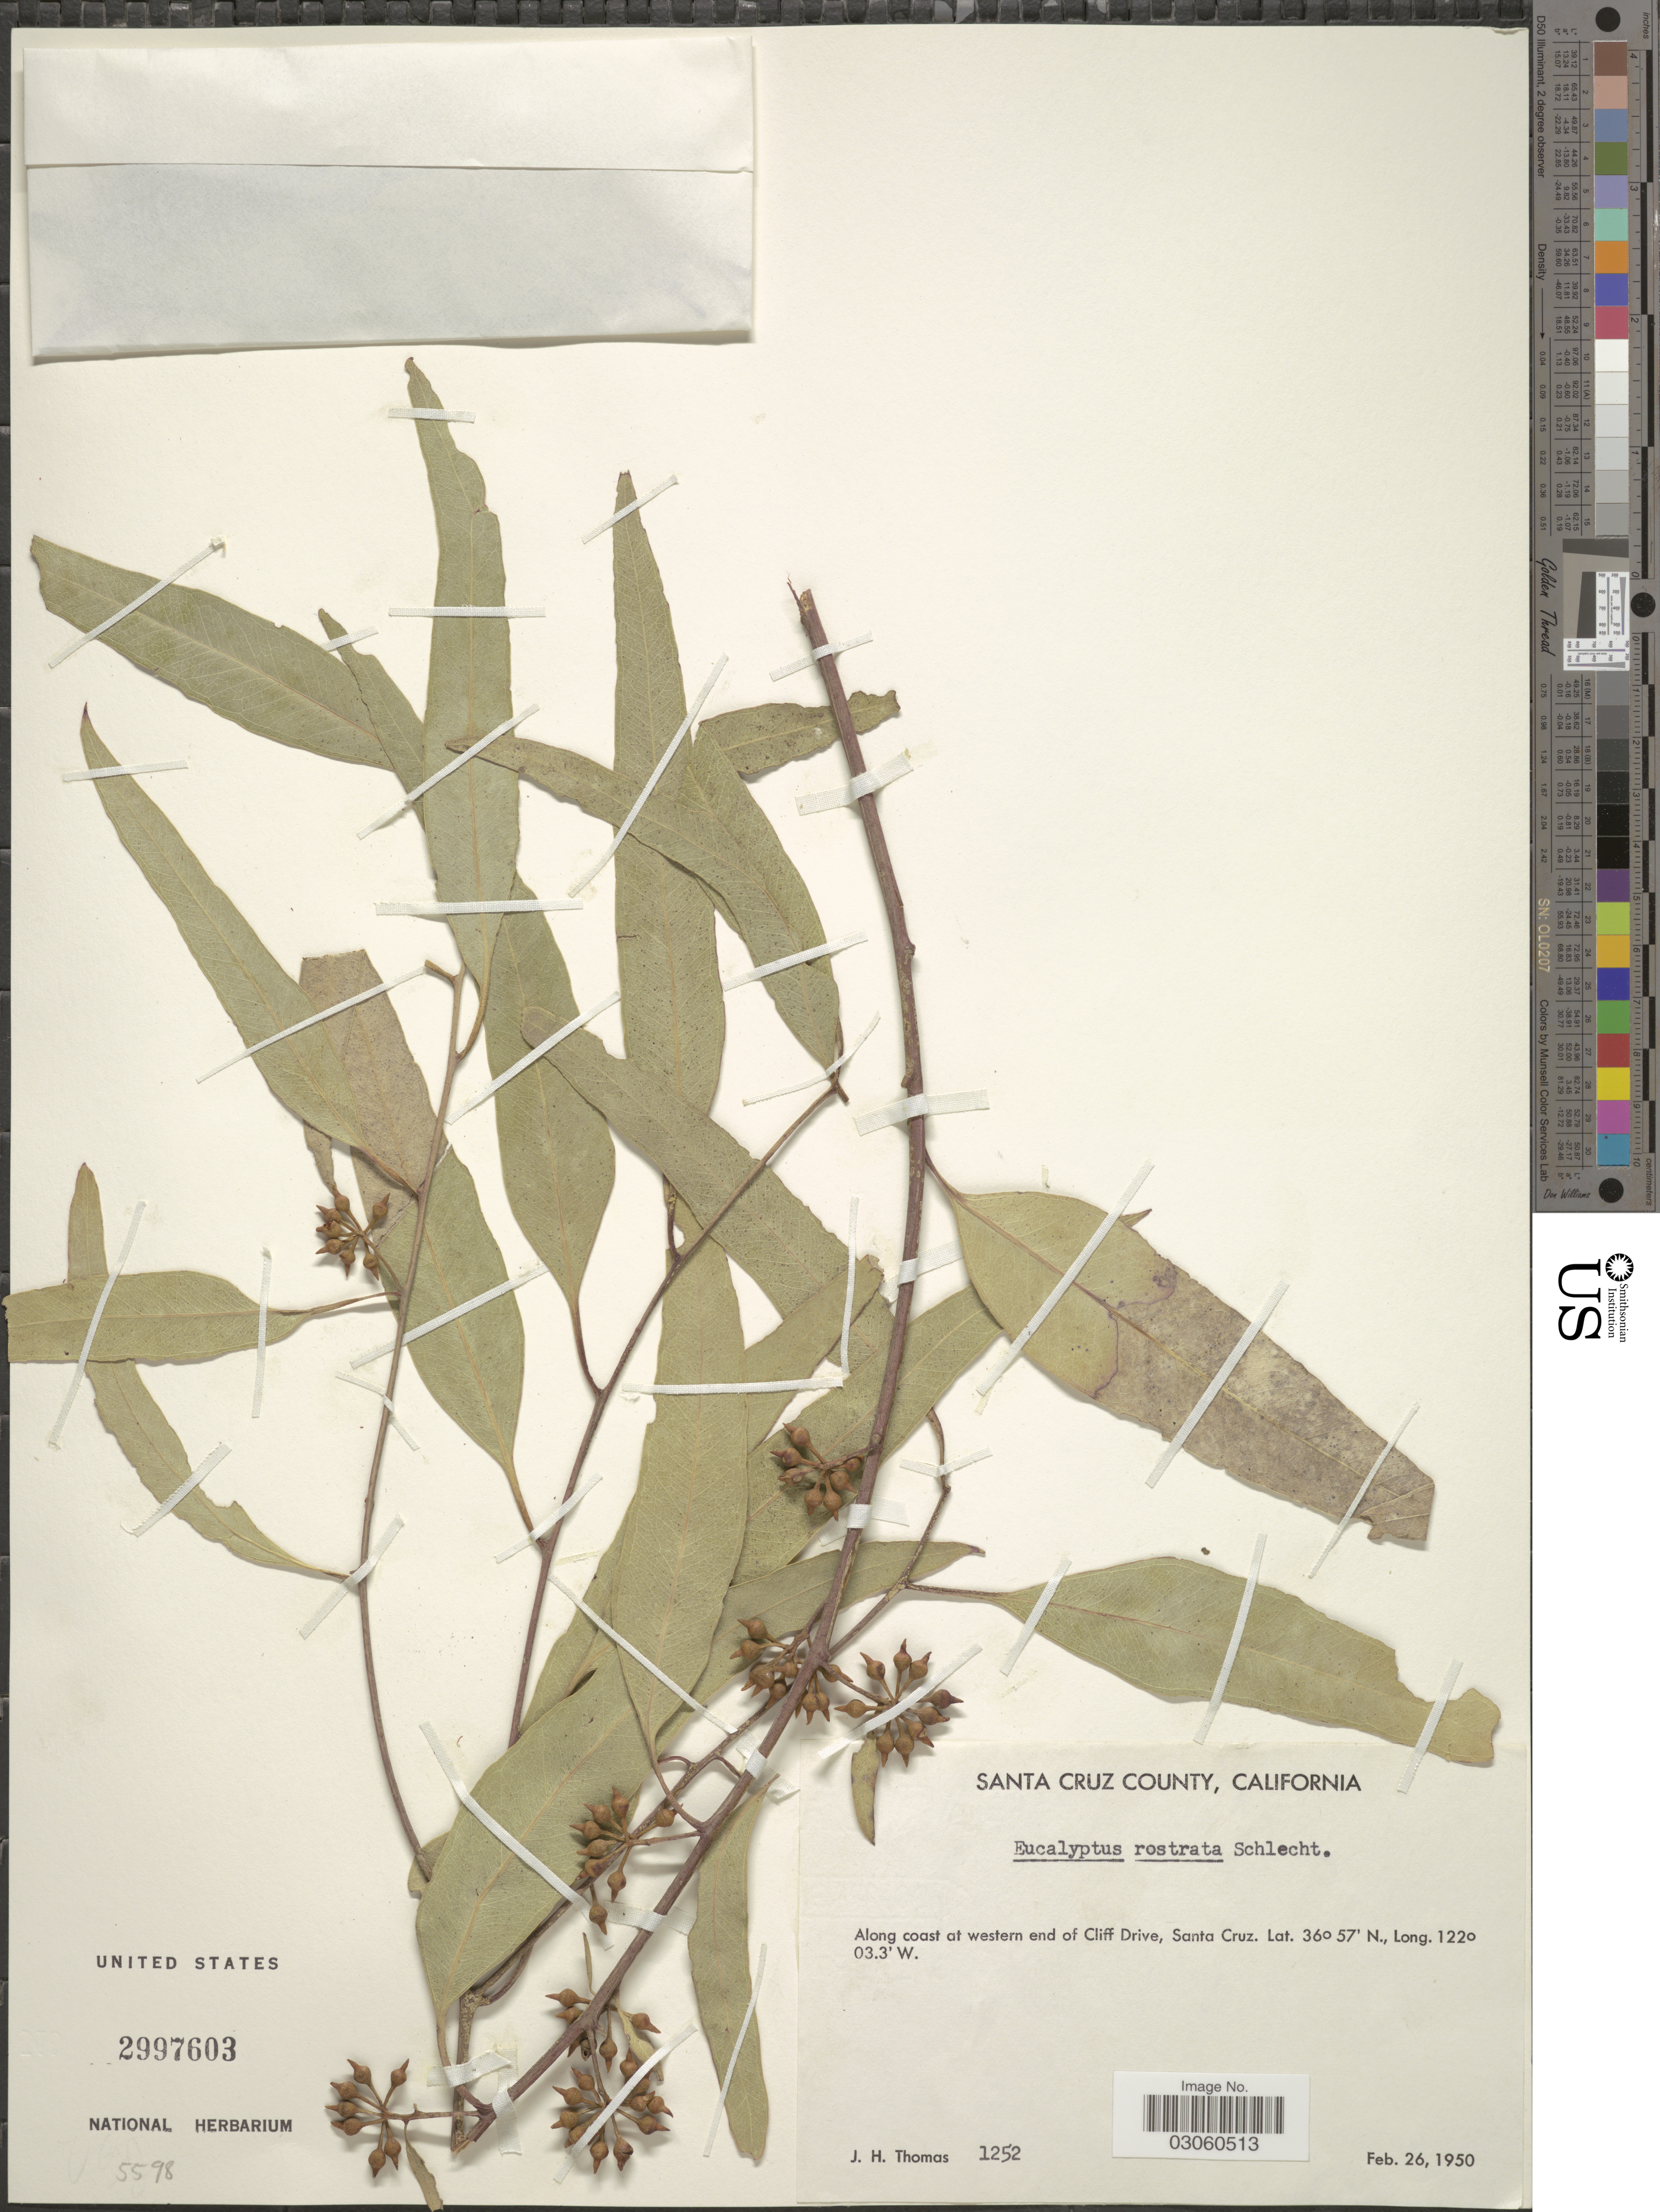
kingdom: Plantae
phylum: Tracheophyta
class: Magnoliopsida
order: Myrtales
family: Myrtaceae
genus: Eucalyptus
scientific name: Eucalyptus rostrata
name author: Schltdl.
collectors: J. H. Thomas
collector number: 1252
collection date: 1950-02-26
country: United States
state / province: California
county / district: Santa Cruz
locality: Santa Cruz County. Along coast at western end of Cliff Drive, Santa Cruz.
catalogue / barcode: US 2997603